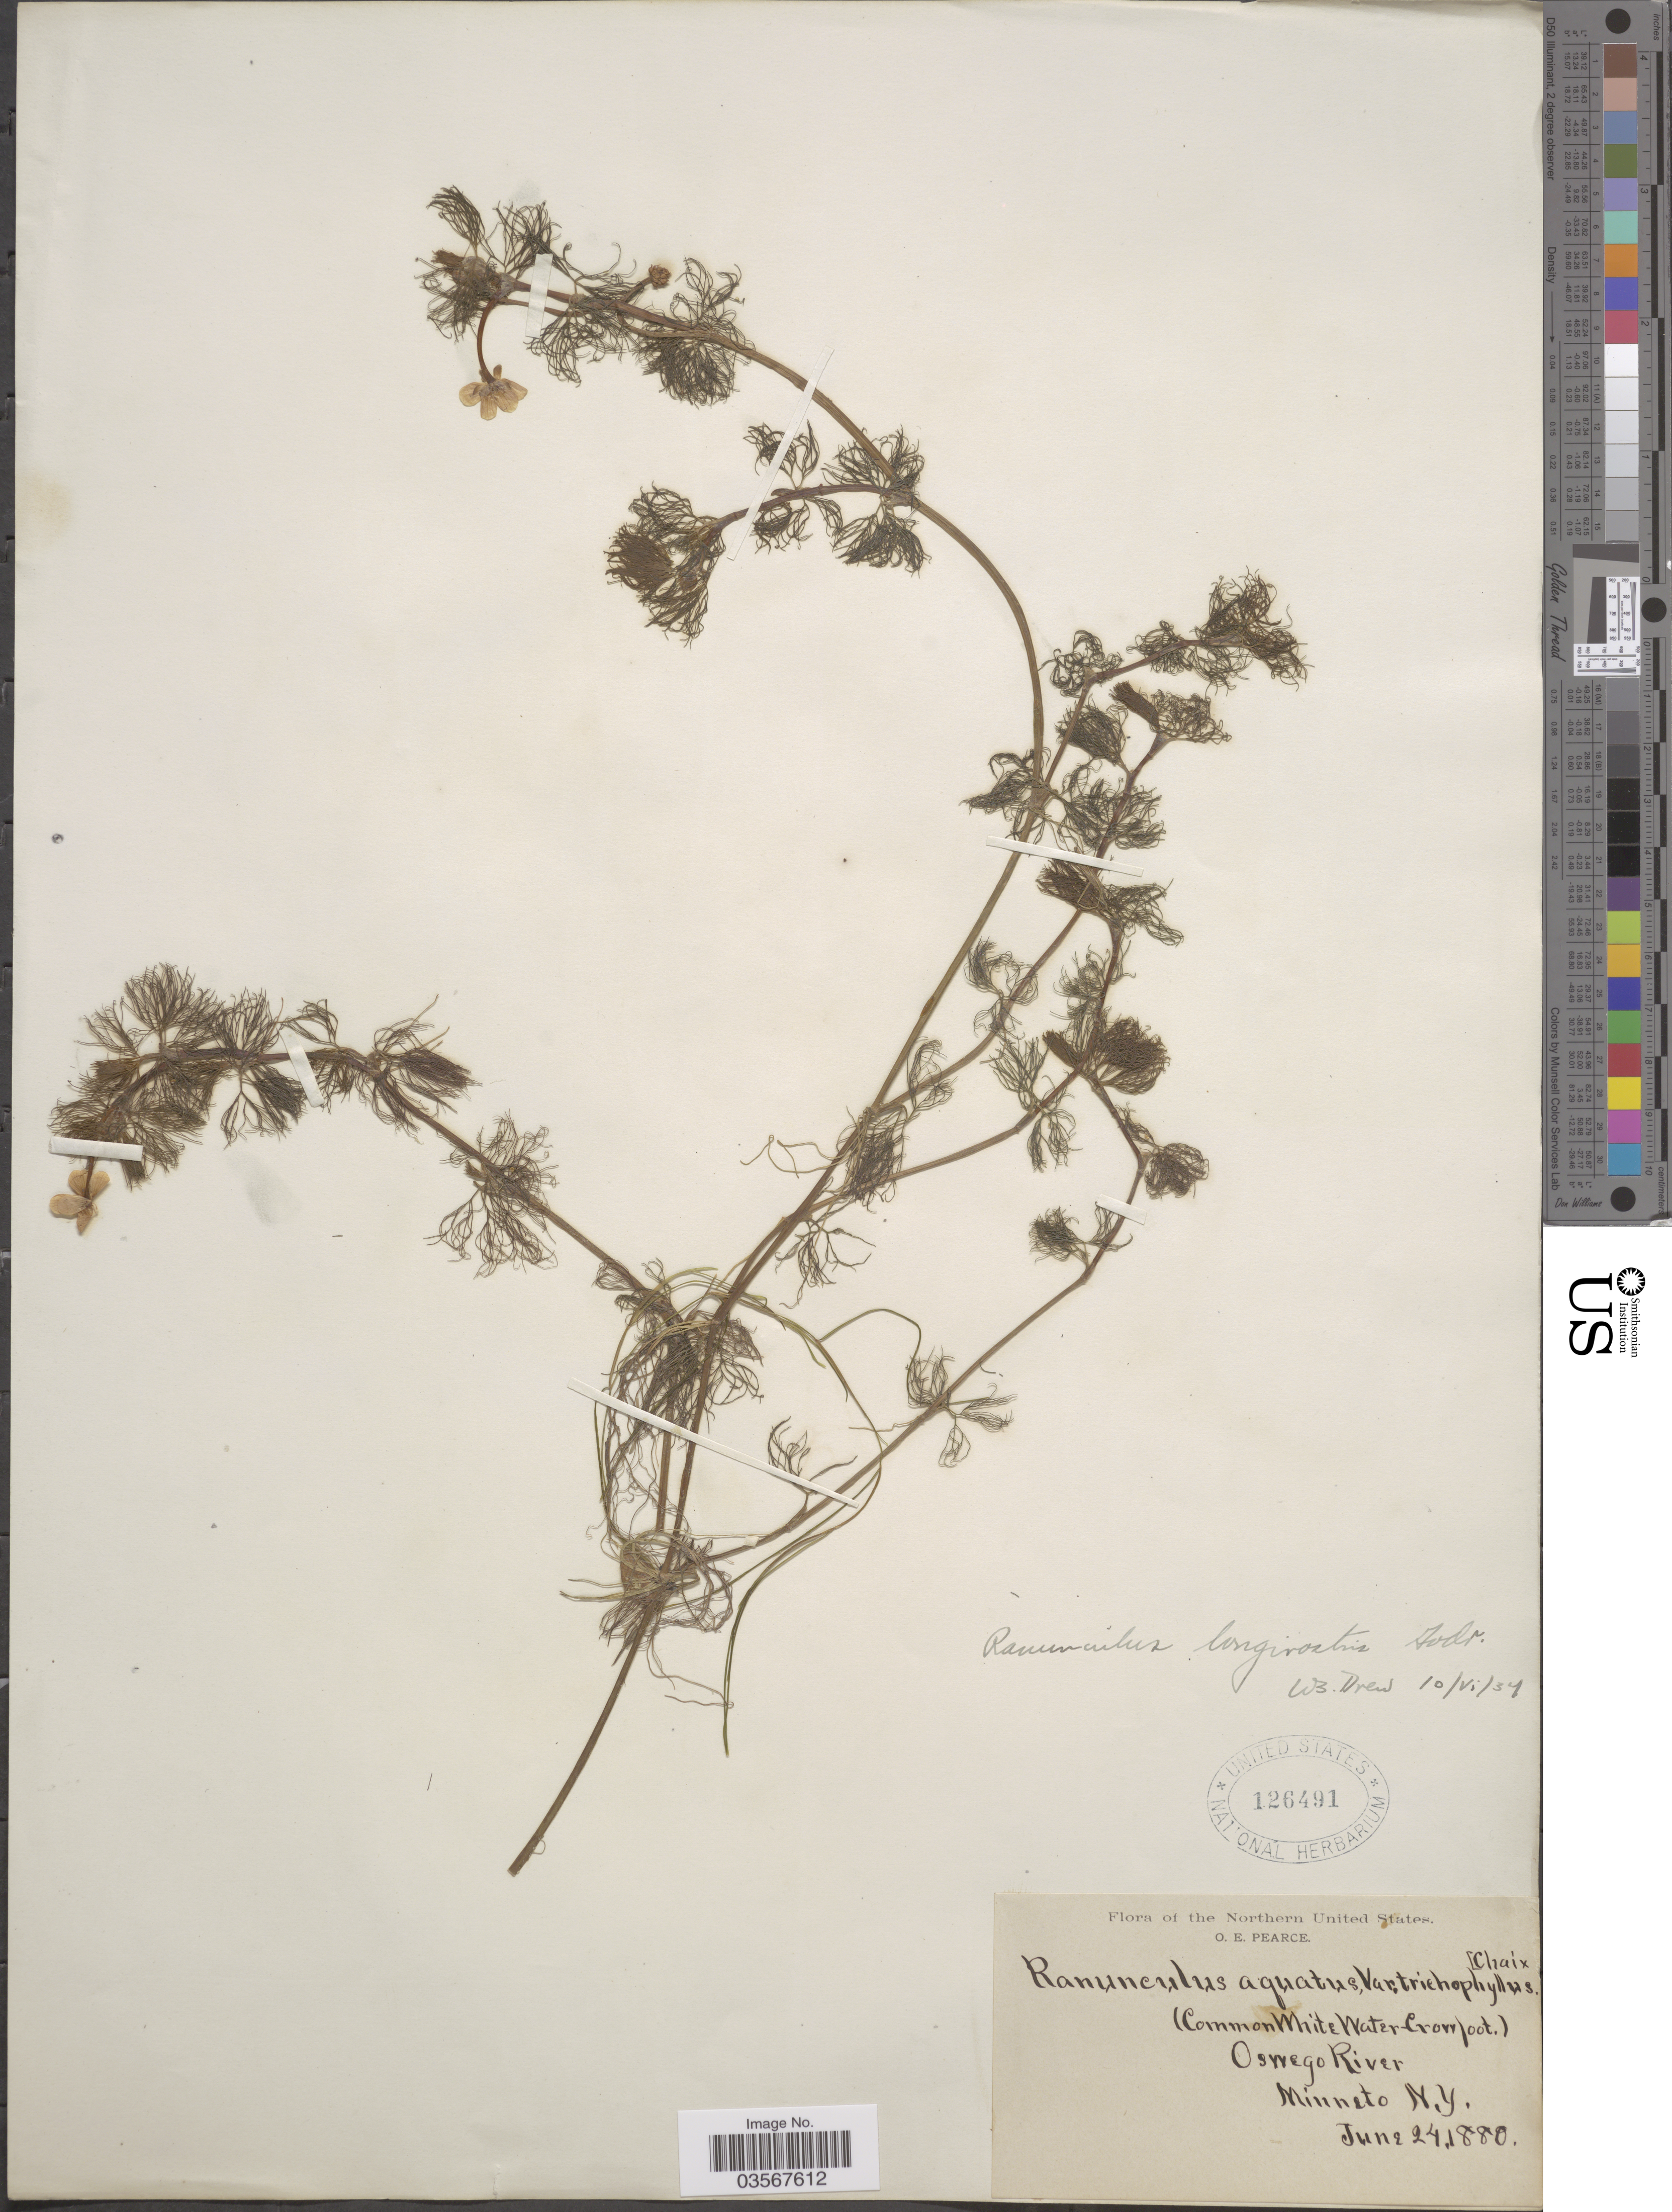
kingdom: Plantae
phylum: Tracheophyta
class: Magnoliopsida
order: Ranunculales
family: Ranunculaceae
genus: Ranunculus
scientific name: Ranunculus longirostris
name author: Godr.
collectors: O. E. Pearce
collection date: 1880-06-24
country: United States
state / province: New York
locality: Northern United States. Oswego River. Minneto.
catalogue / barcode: US 126491